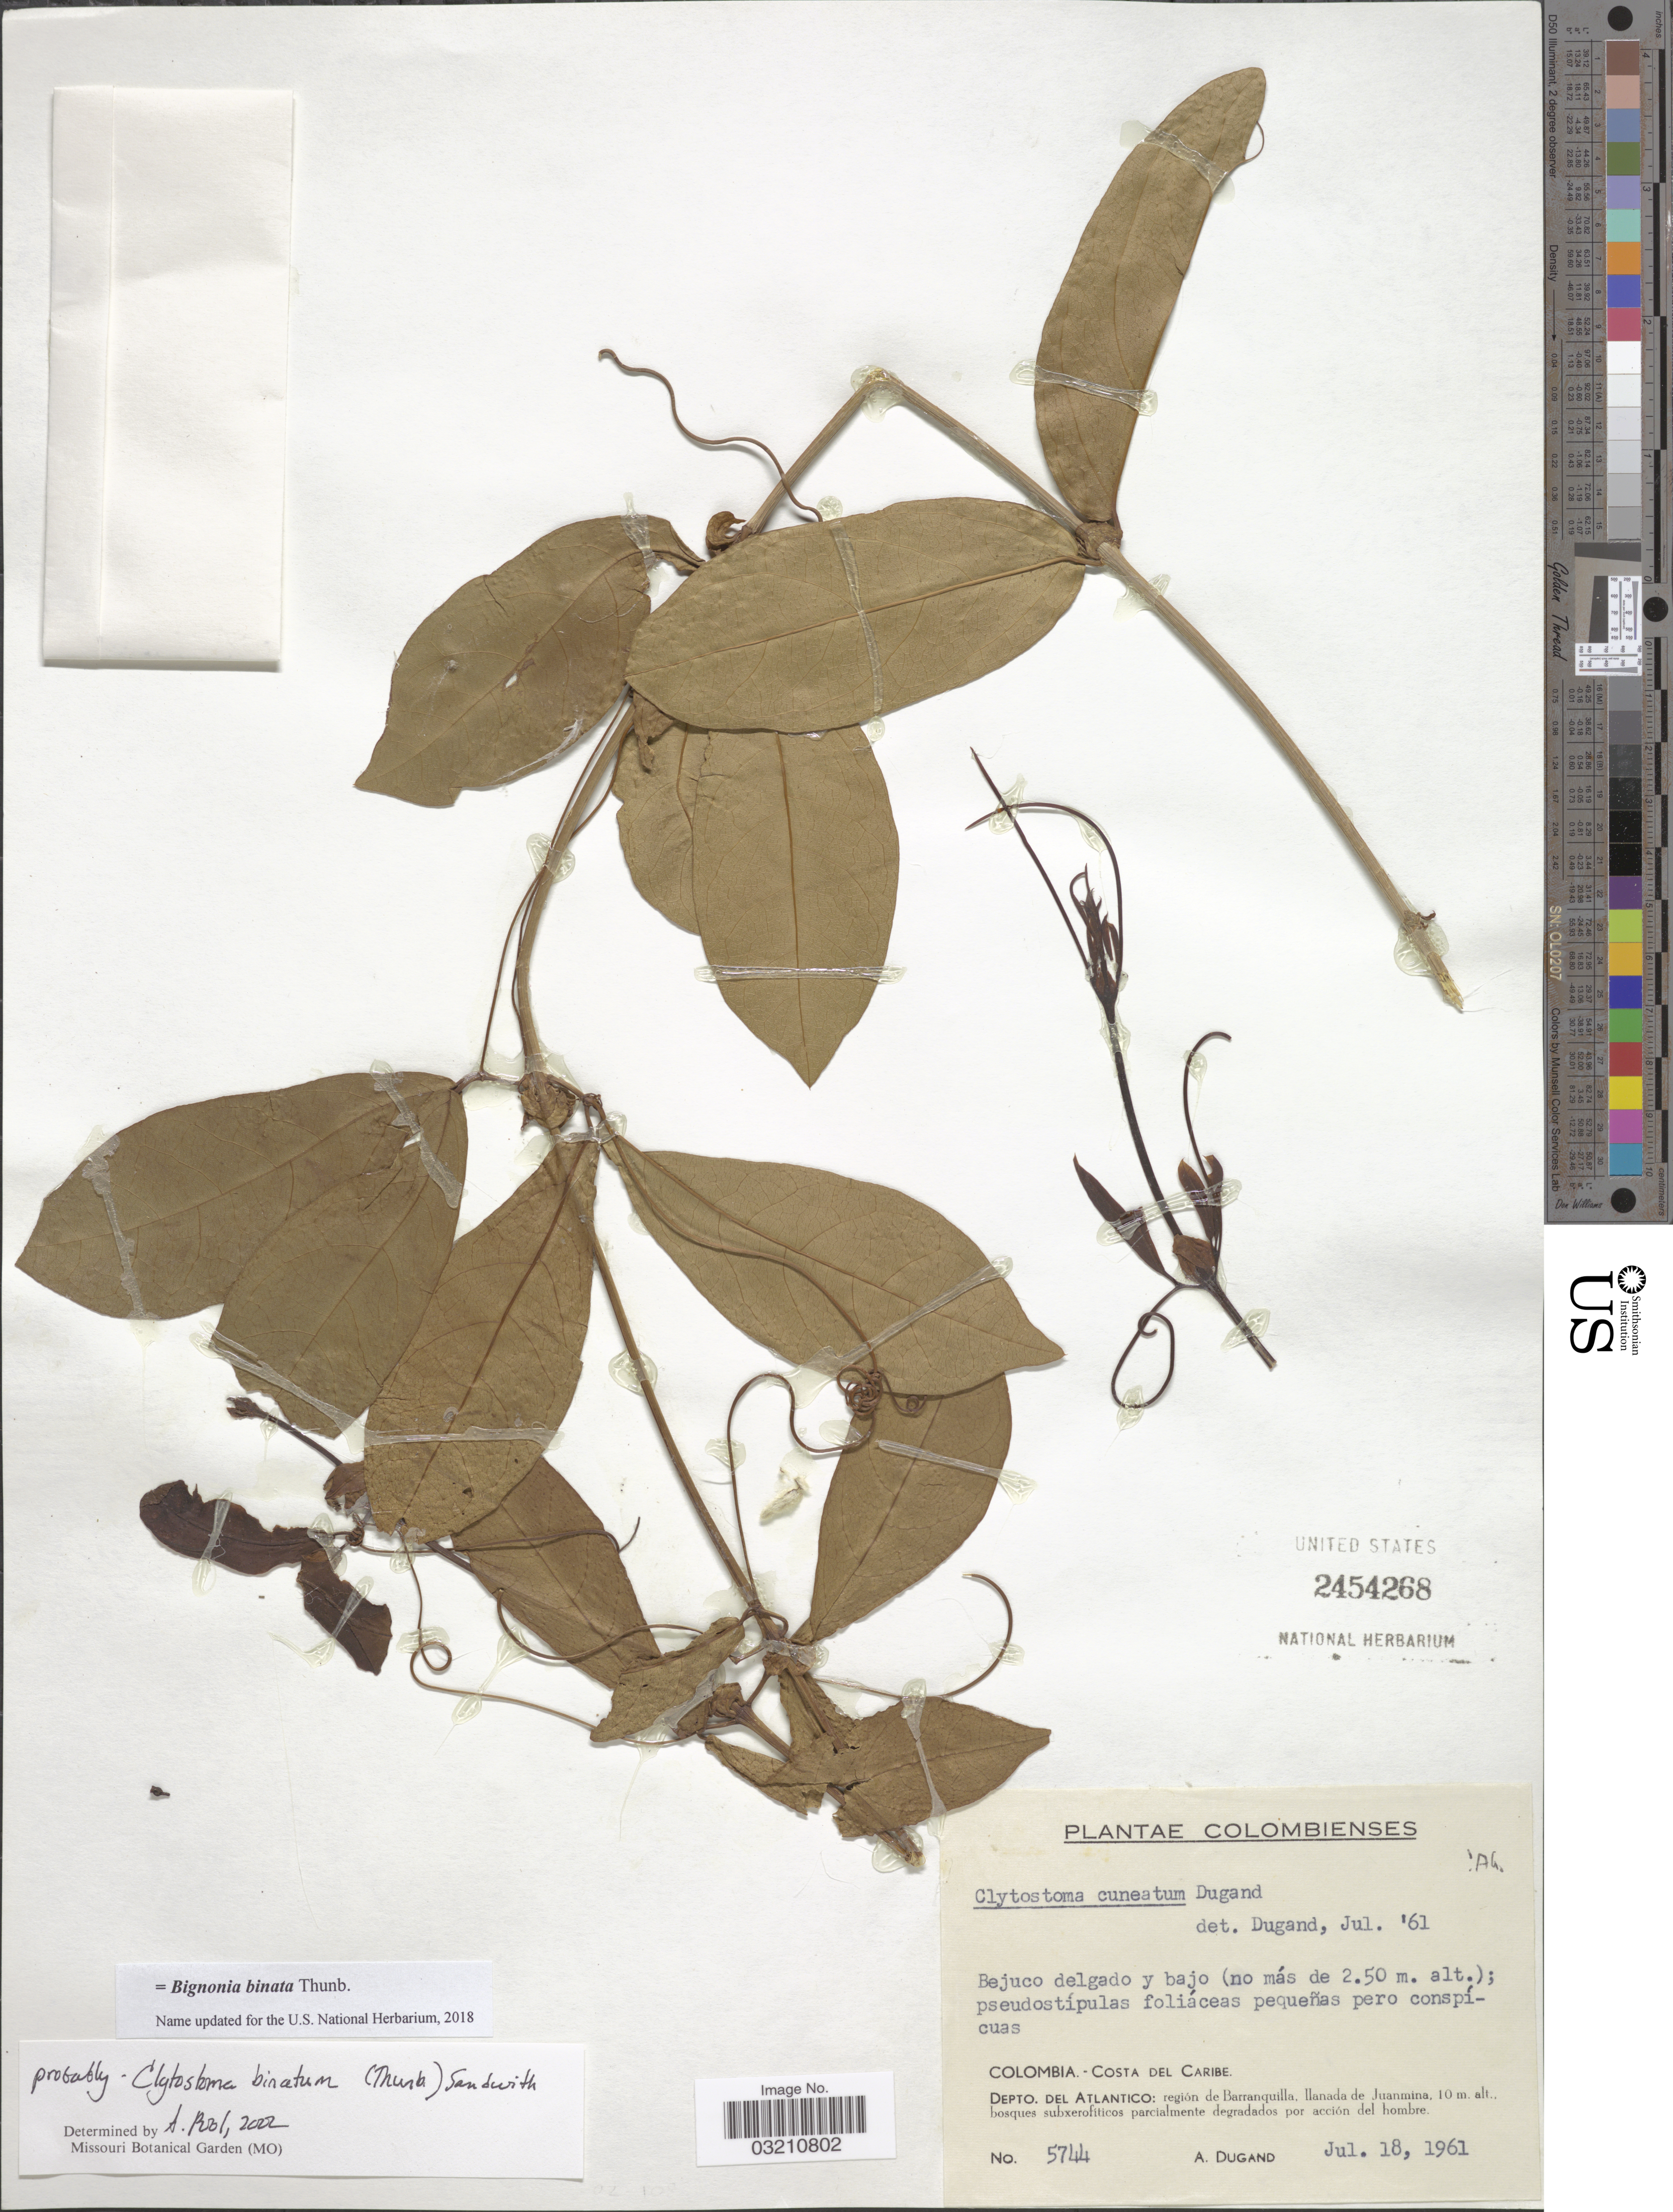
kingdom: Plantae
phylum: Tracheophyta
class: Magnoliopsida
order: Lamiales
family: Bignoniaceae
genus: Bignonia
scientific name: Bignonia binata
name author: Thunb.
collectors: A. Dugand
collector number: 5744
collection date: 1961-07-18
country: Colombia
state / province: Atlántico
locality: Costa del Caribe. Depto. Del Atlantico: regíon de Barranquilla, llanada de Juanmina.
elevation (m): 10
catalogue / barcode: US 2454268